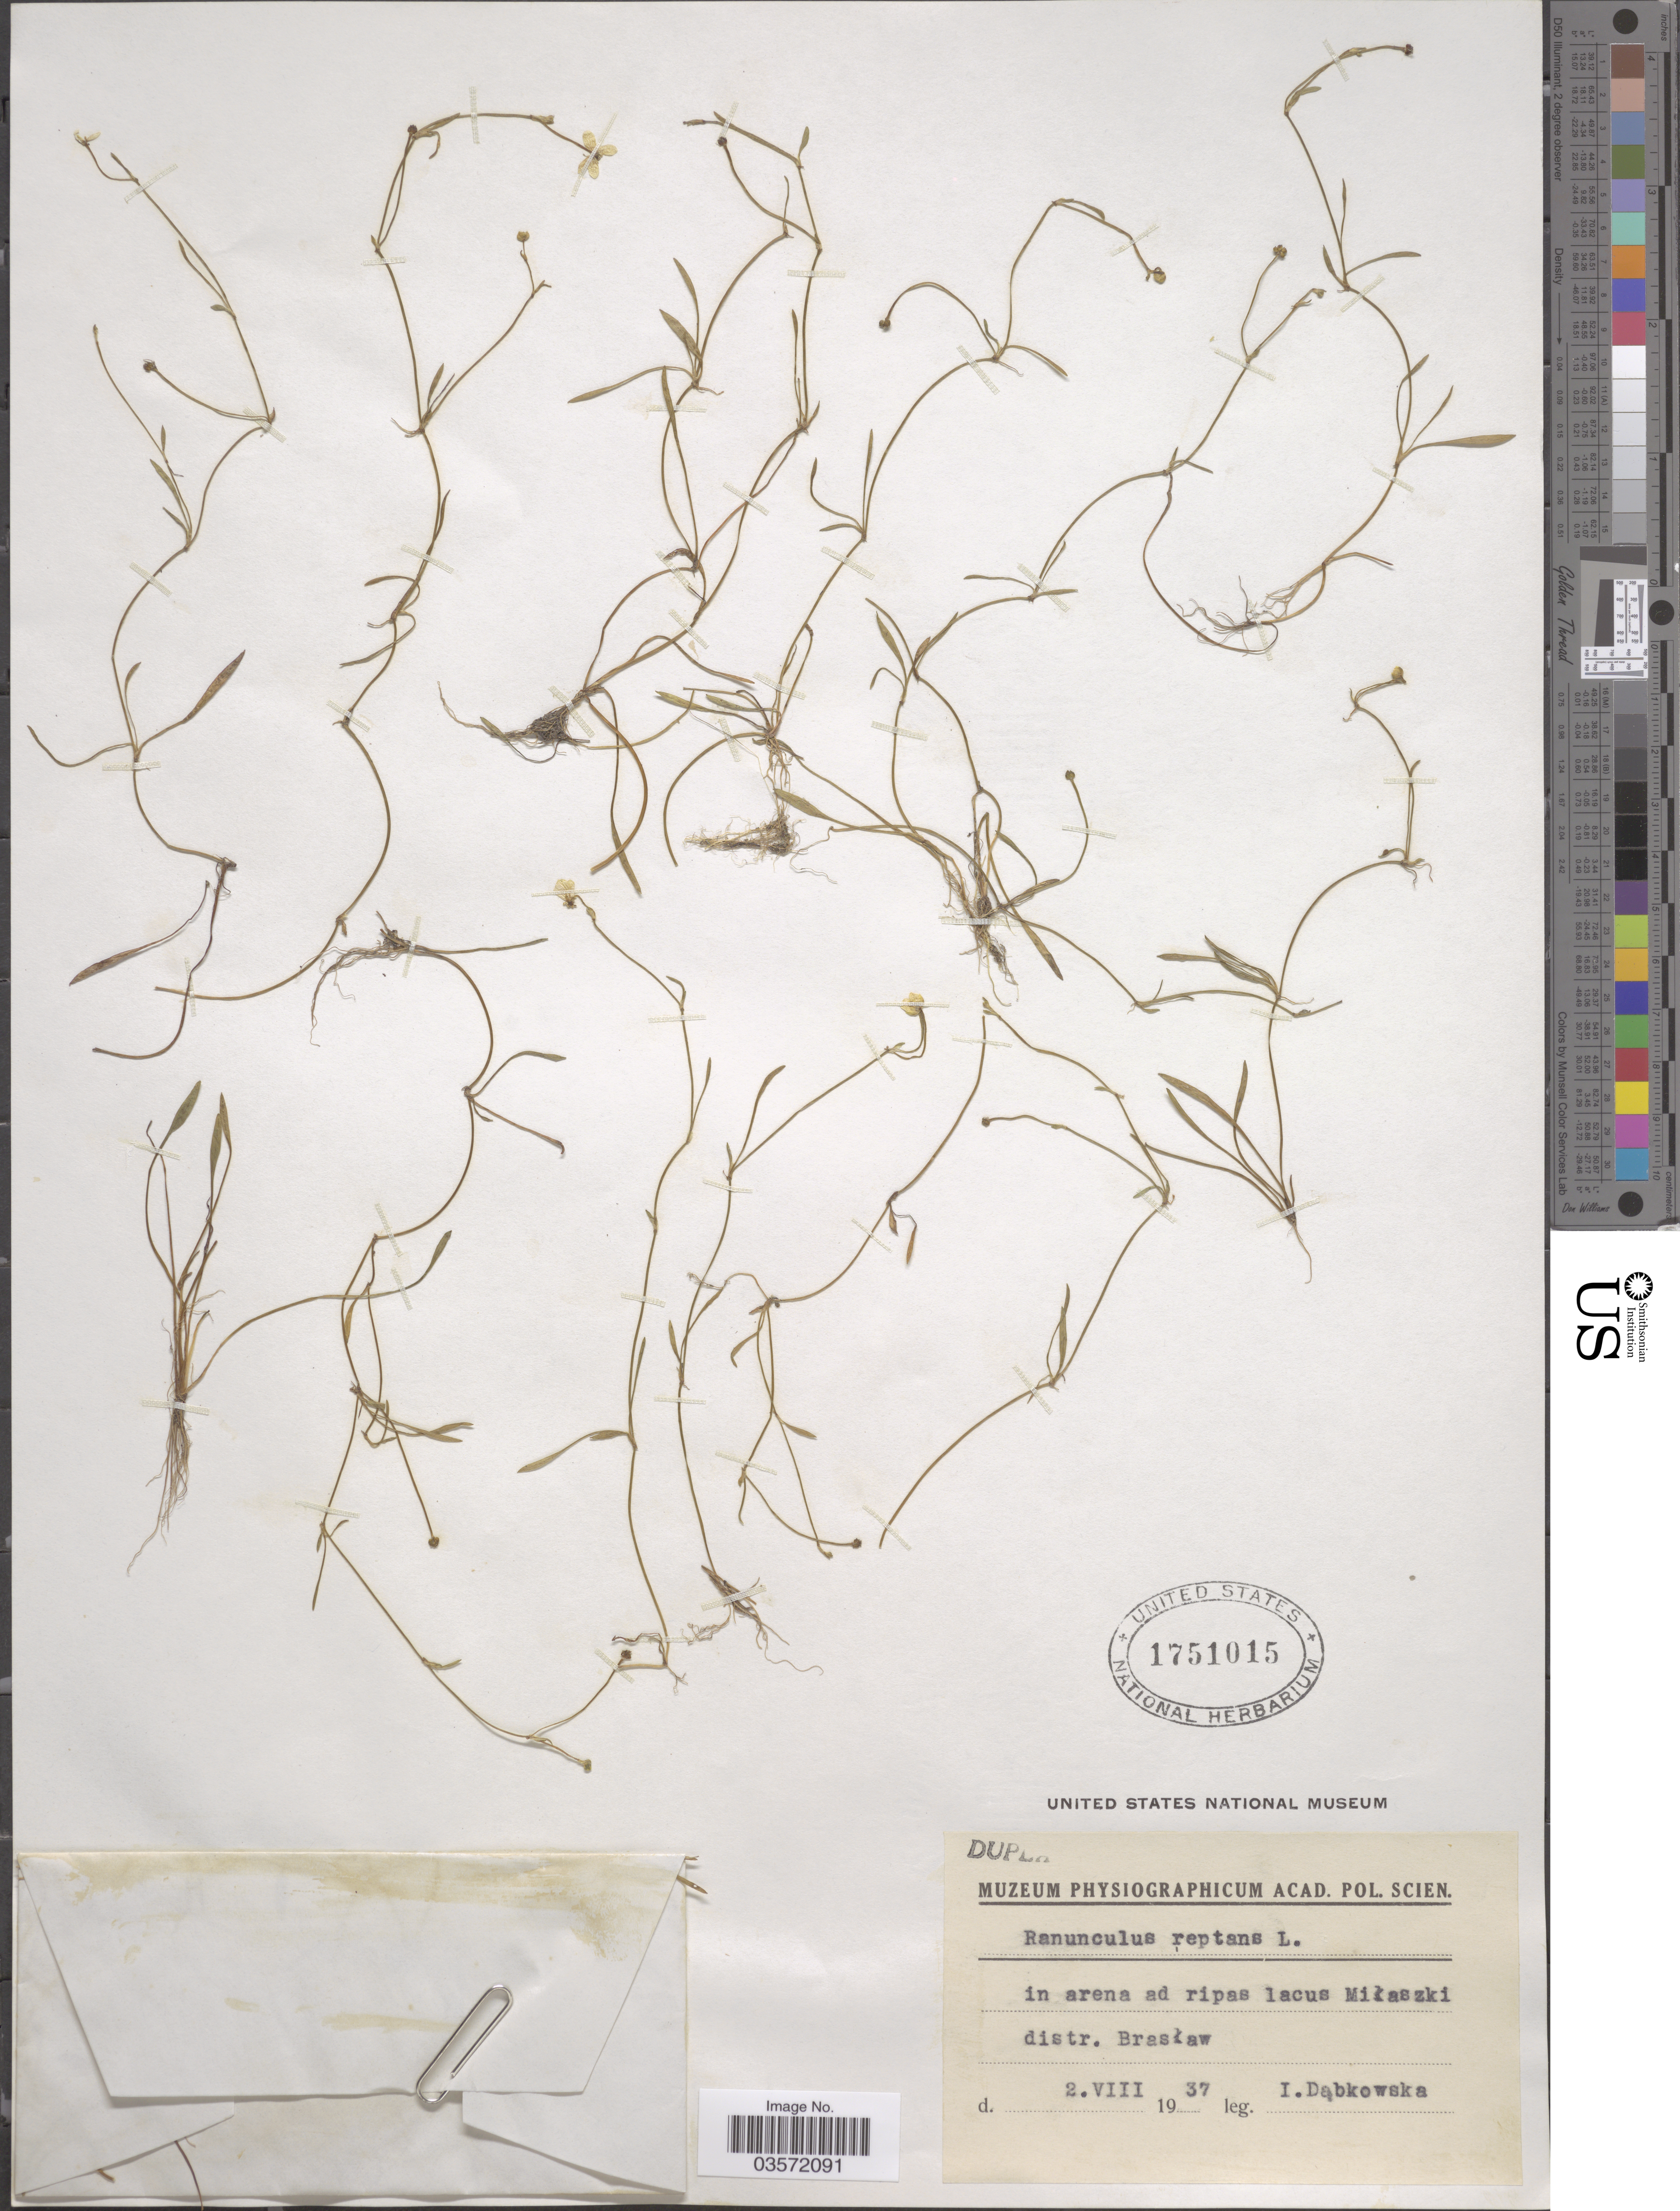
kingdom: Plantae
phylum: Tracheophyta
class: Magnoliopsida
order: Ranunculales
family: Ranunculaceae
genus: Ranunculus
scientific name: Ranunculus reptans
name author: L.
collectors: I. Dabkowska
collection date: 1937-08-02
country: Belarus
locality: In arena ad ripas lacus Milaszki distr. Braslaw.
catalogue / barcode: US 1751015